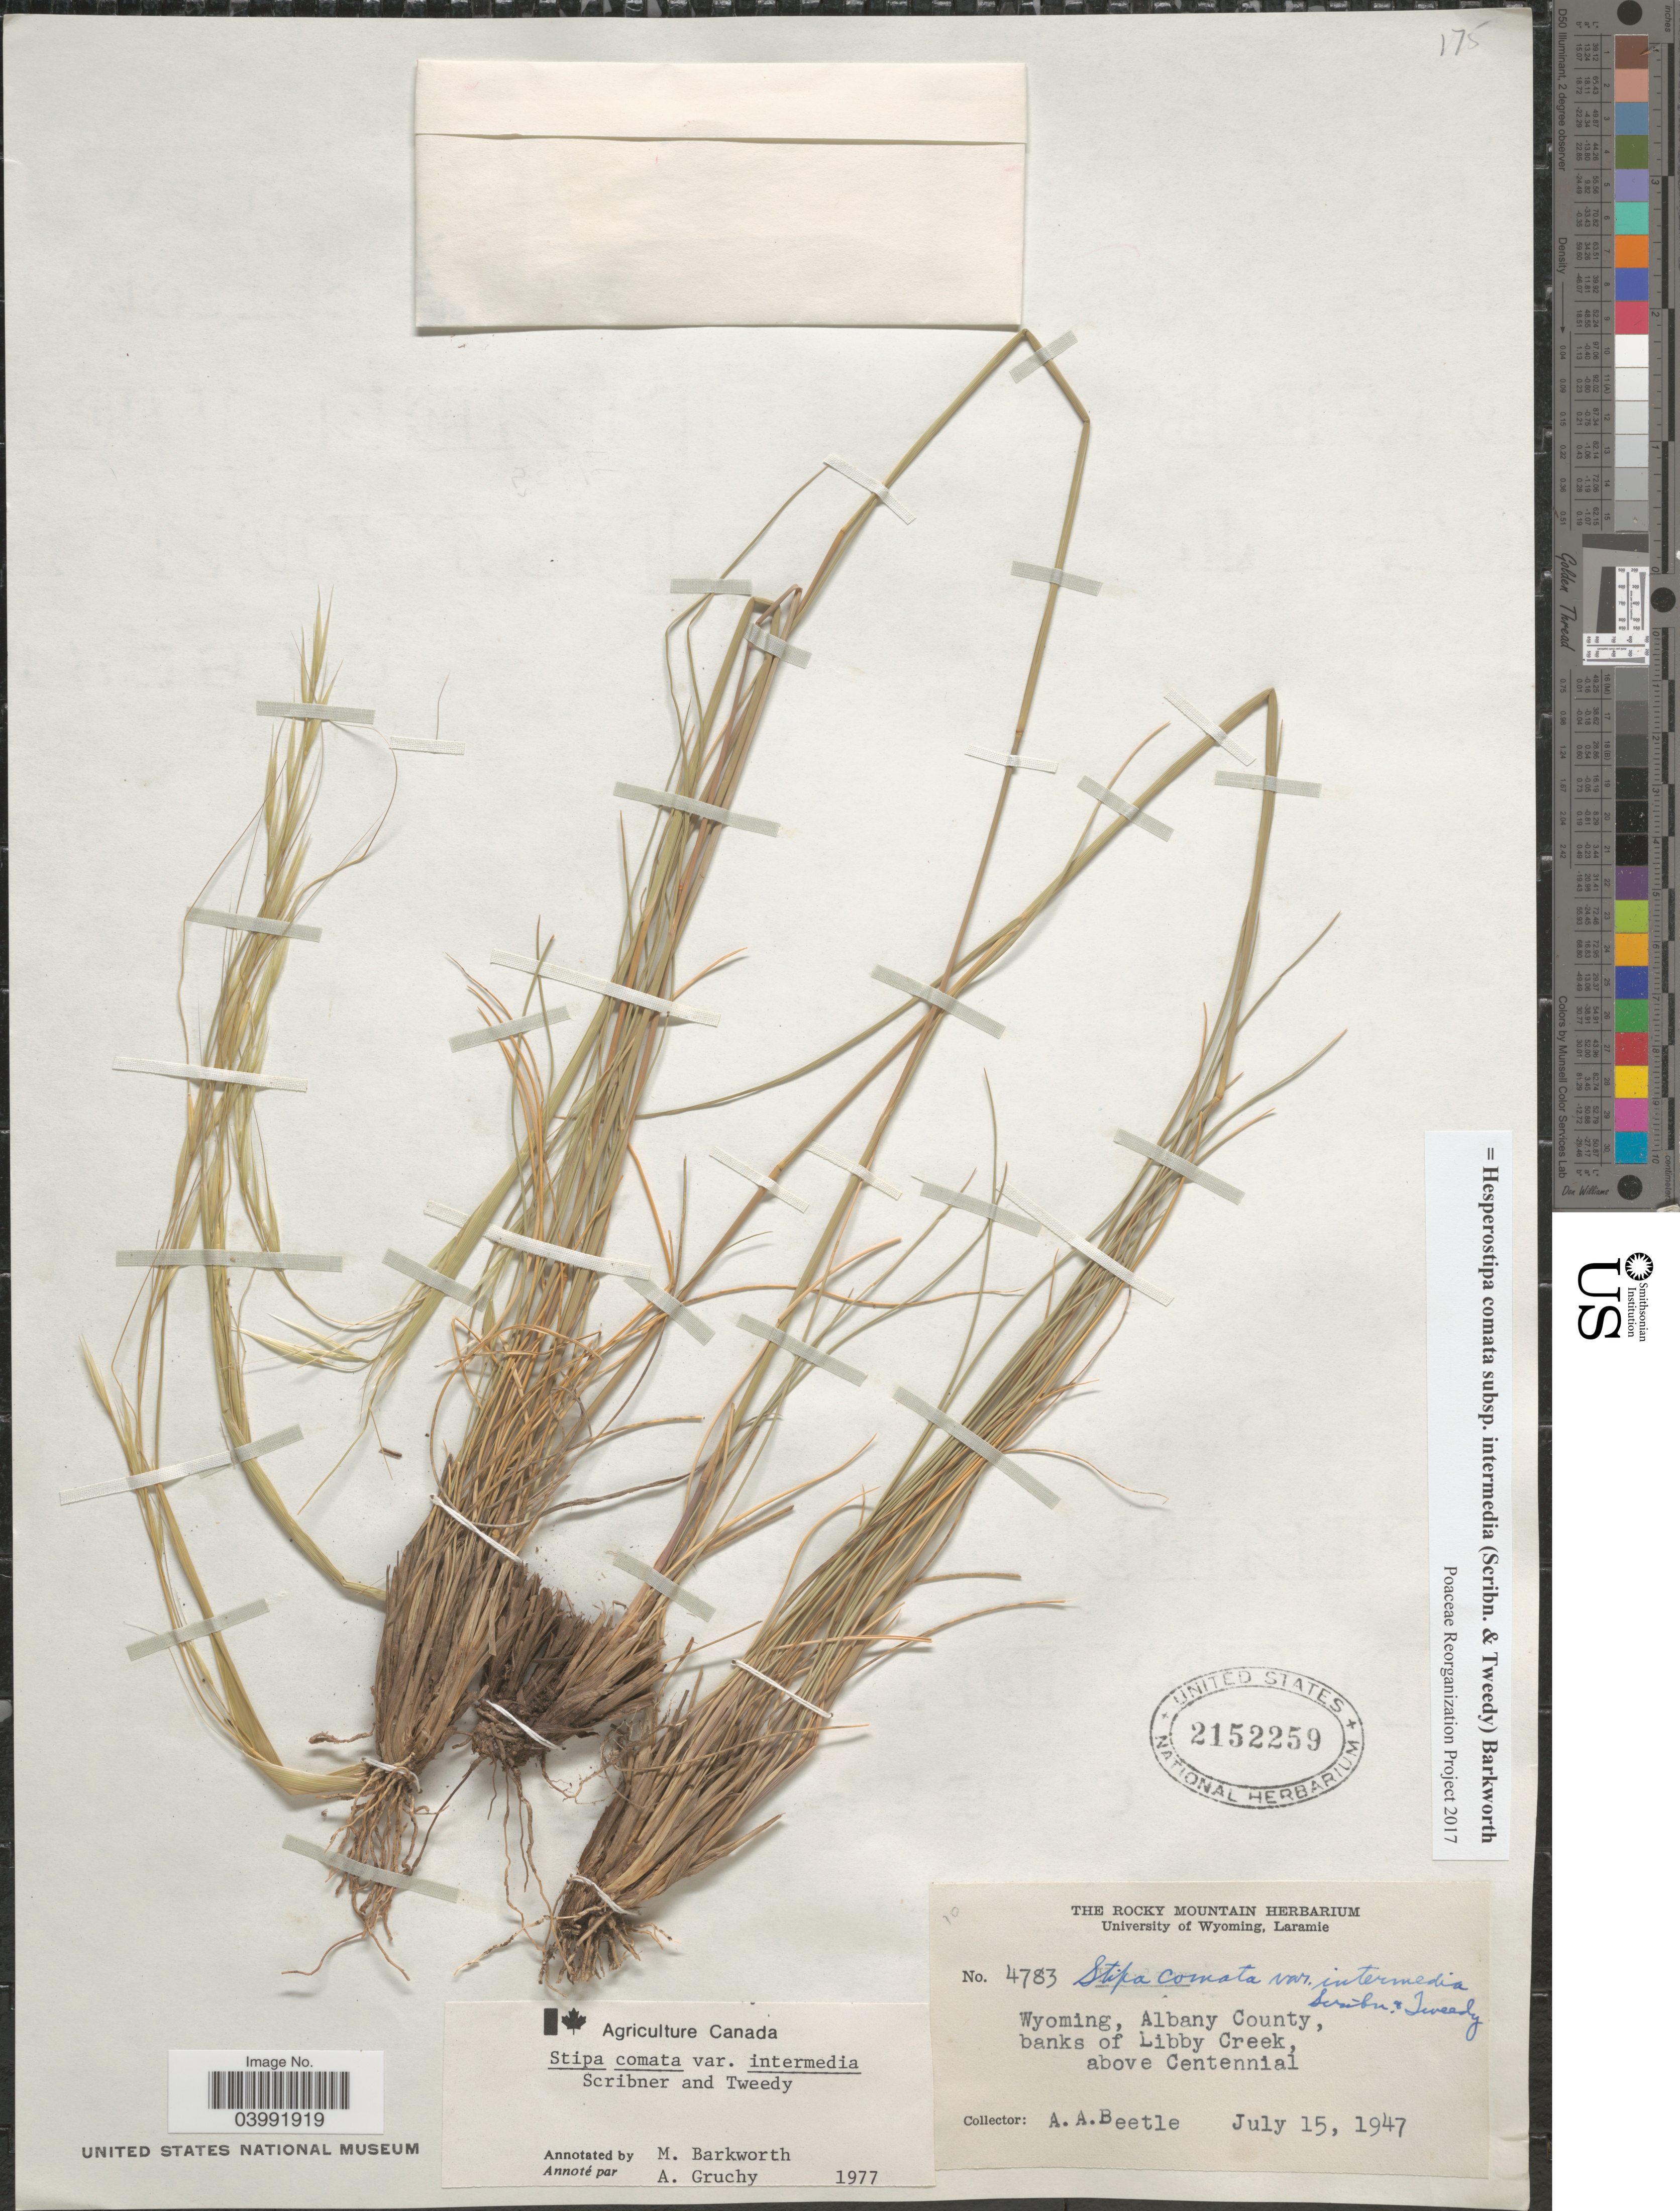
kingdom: Plantae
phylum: Tracheophyta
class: Liliopsida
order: Poales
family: Poaceae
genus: Hesperostipa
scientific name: Hesperostipa comata subsp. intermedia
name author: (Scribn. & Tweedy) Barkworth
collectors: A. A. Beetle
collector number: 4783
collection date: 1947-07-15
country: United States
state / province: Wyoming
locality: Albany County, banks of Libby Creek, above Centennial.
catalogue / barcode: US 2152259